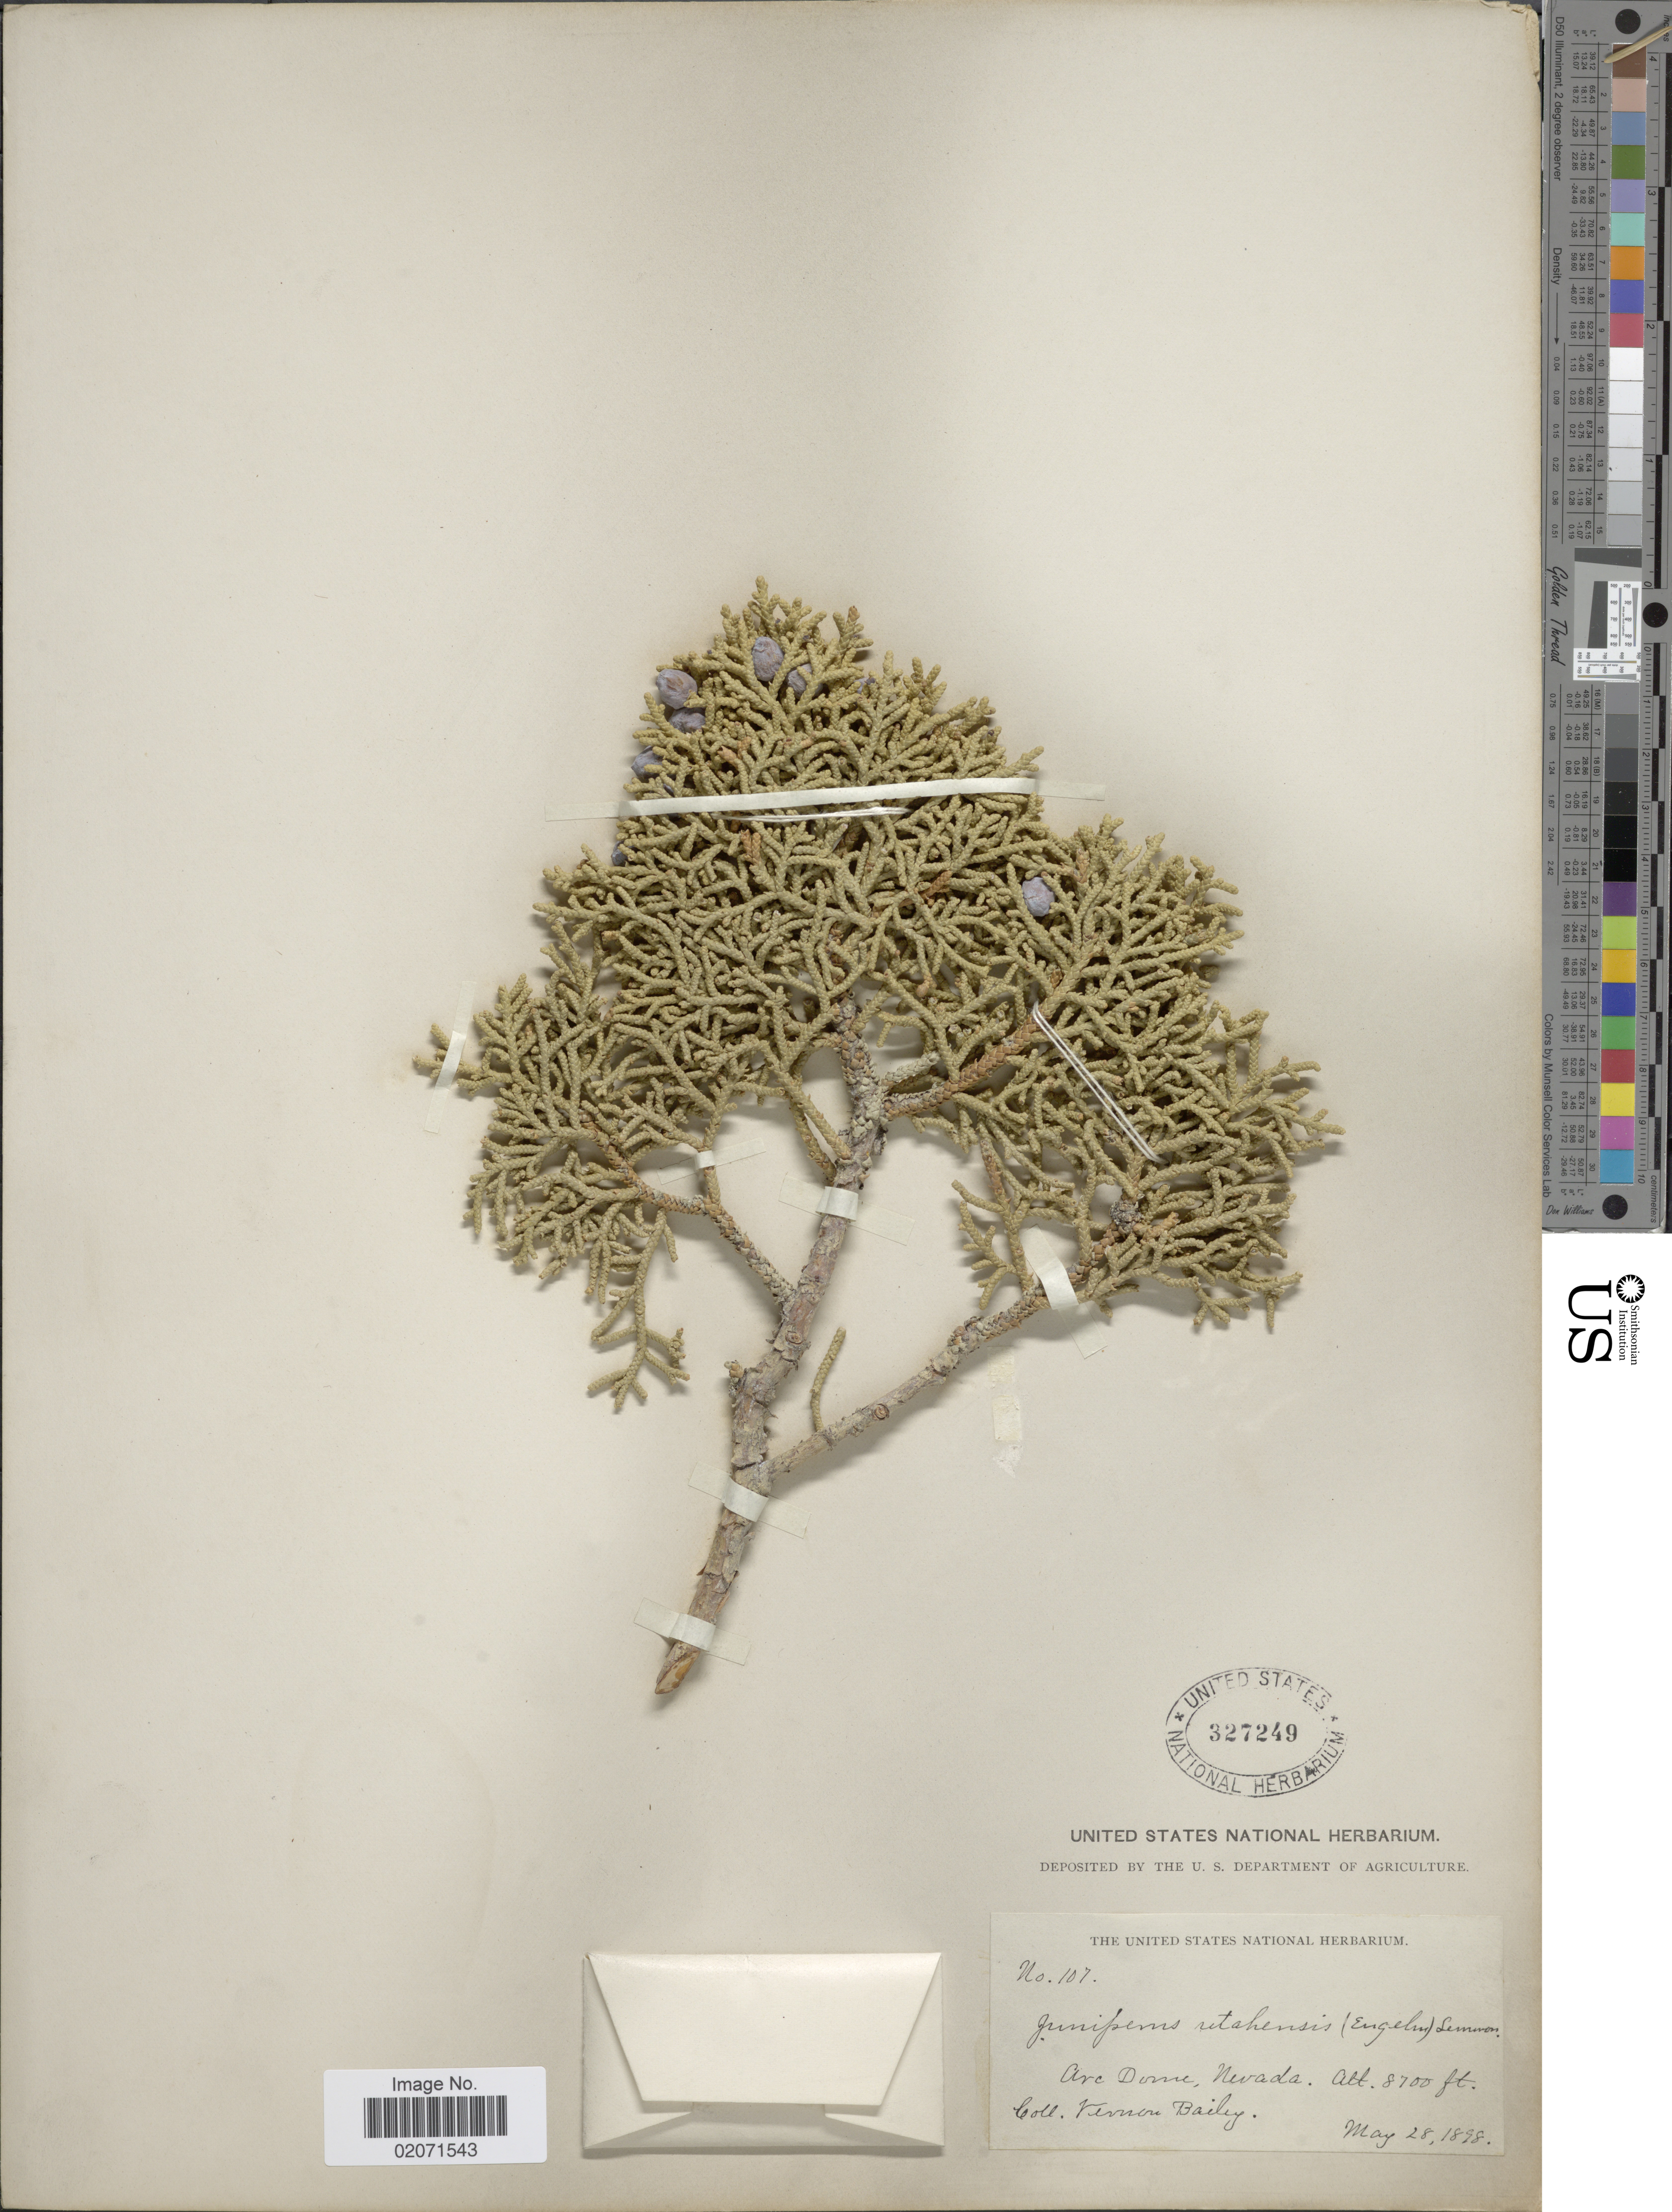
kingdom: Plantae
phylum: Tracheophyta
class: Pinopsida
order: Pinales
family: Cupressaceae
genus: Juniperus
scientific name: Juniperus osteosperma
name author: (Torr.) Little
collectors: V. O. Bailey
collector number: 107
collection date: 1898-05-28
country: United States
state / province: Nevada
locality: Arc Dome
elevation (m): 2652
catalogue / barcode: US 327249